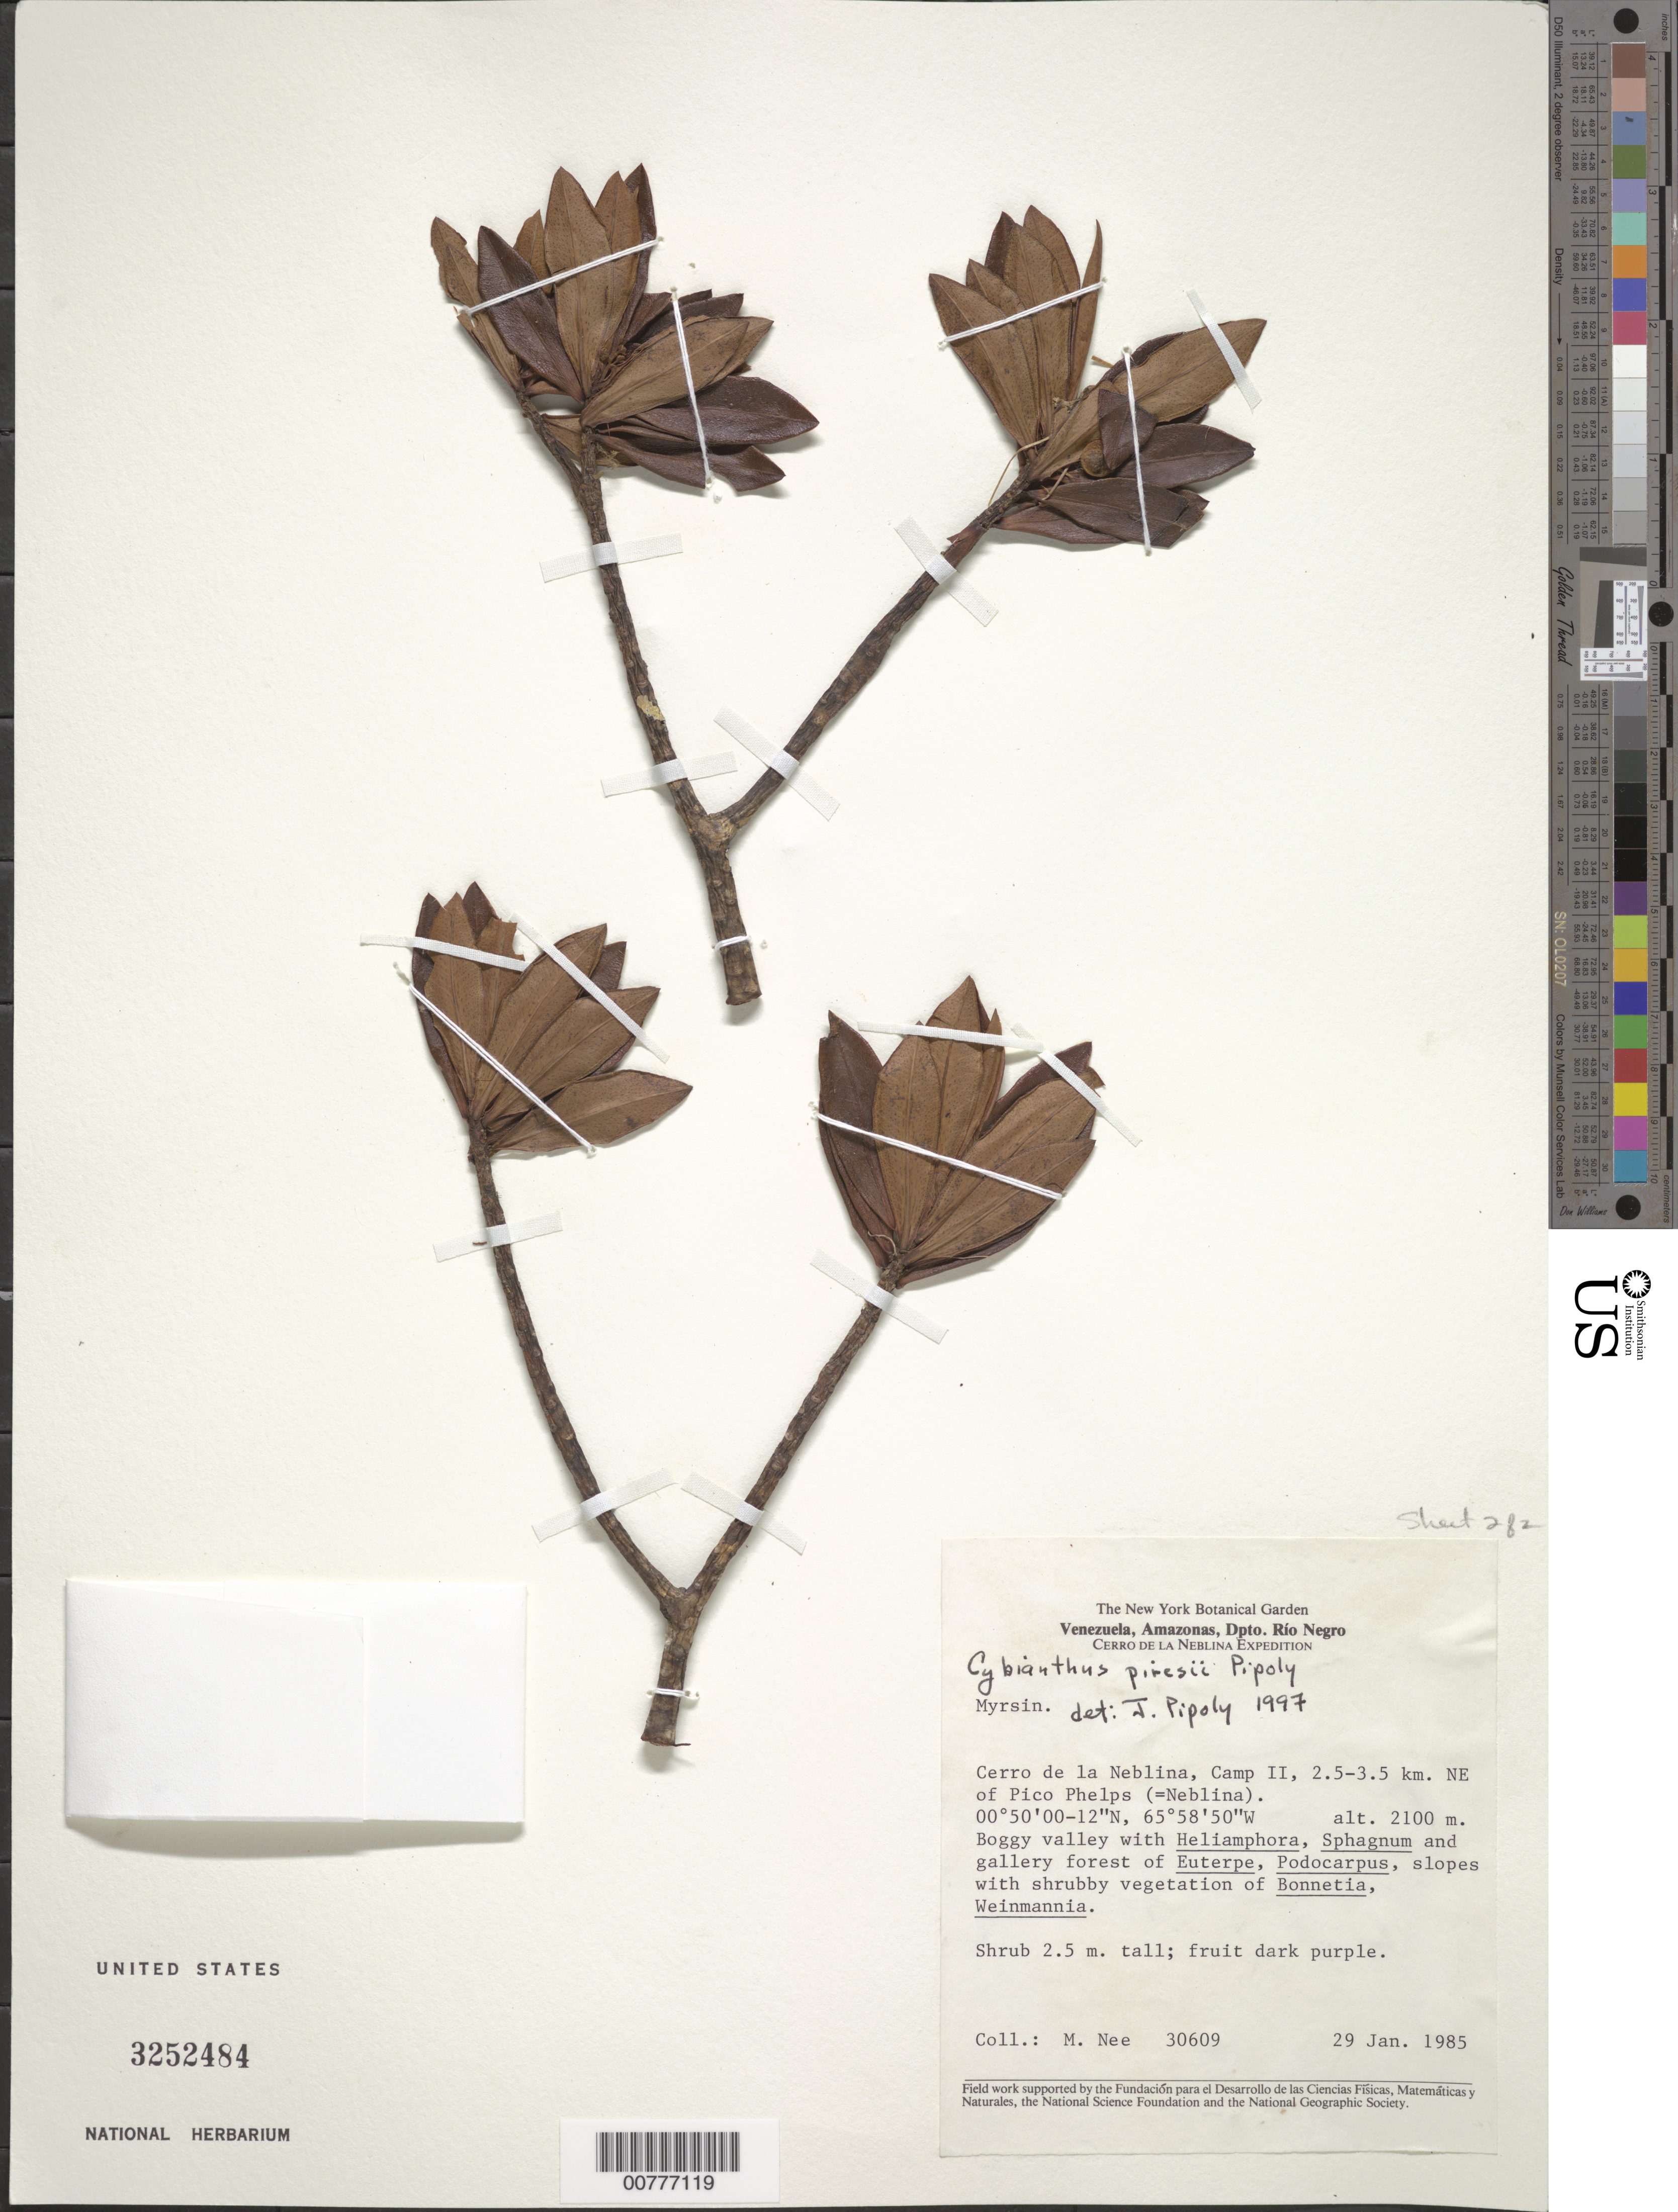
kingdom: Plantae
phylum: Tracheophyta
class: Magnoliopsida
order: Ericales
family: Primulaceae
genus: Cybianthus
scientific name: Cybianthus piresii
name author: Pipoly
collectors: M. Nee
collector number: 30609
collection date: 1985-01-29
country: Venezuela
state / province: Amazonas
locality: Amazonas, Dpto. Río Negro, Cerro De La Neblina, Camp II, 2.5-3.5 km. NE of Pico Phelps (= Neblina).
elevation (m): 2100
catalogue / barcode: US 3252484